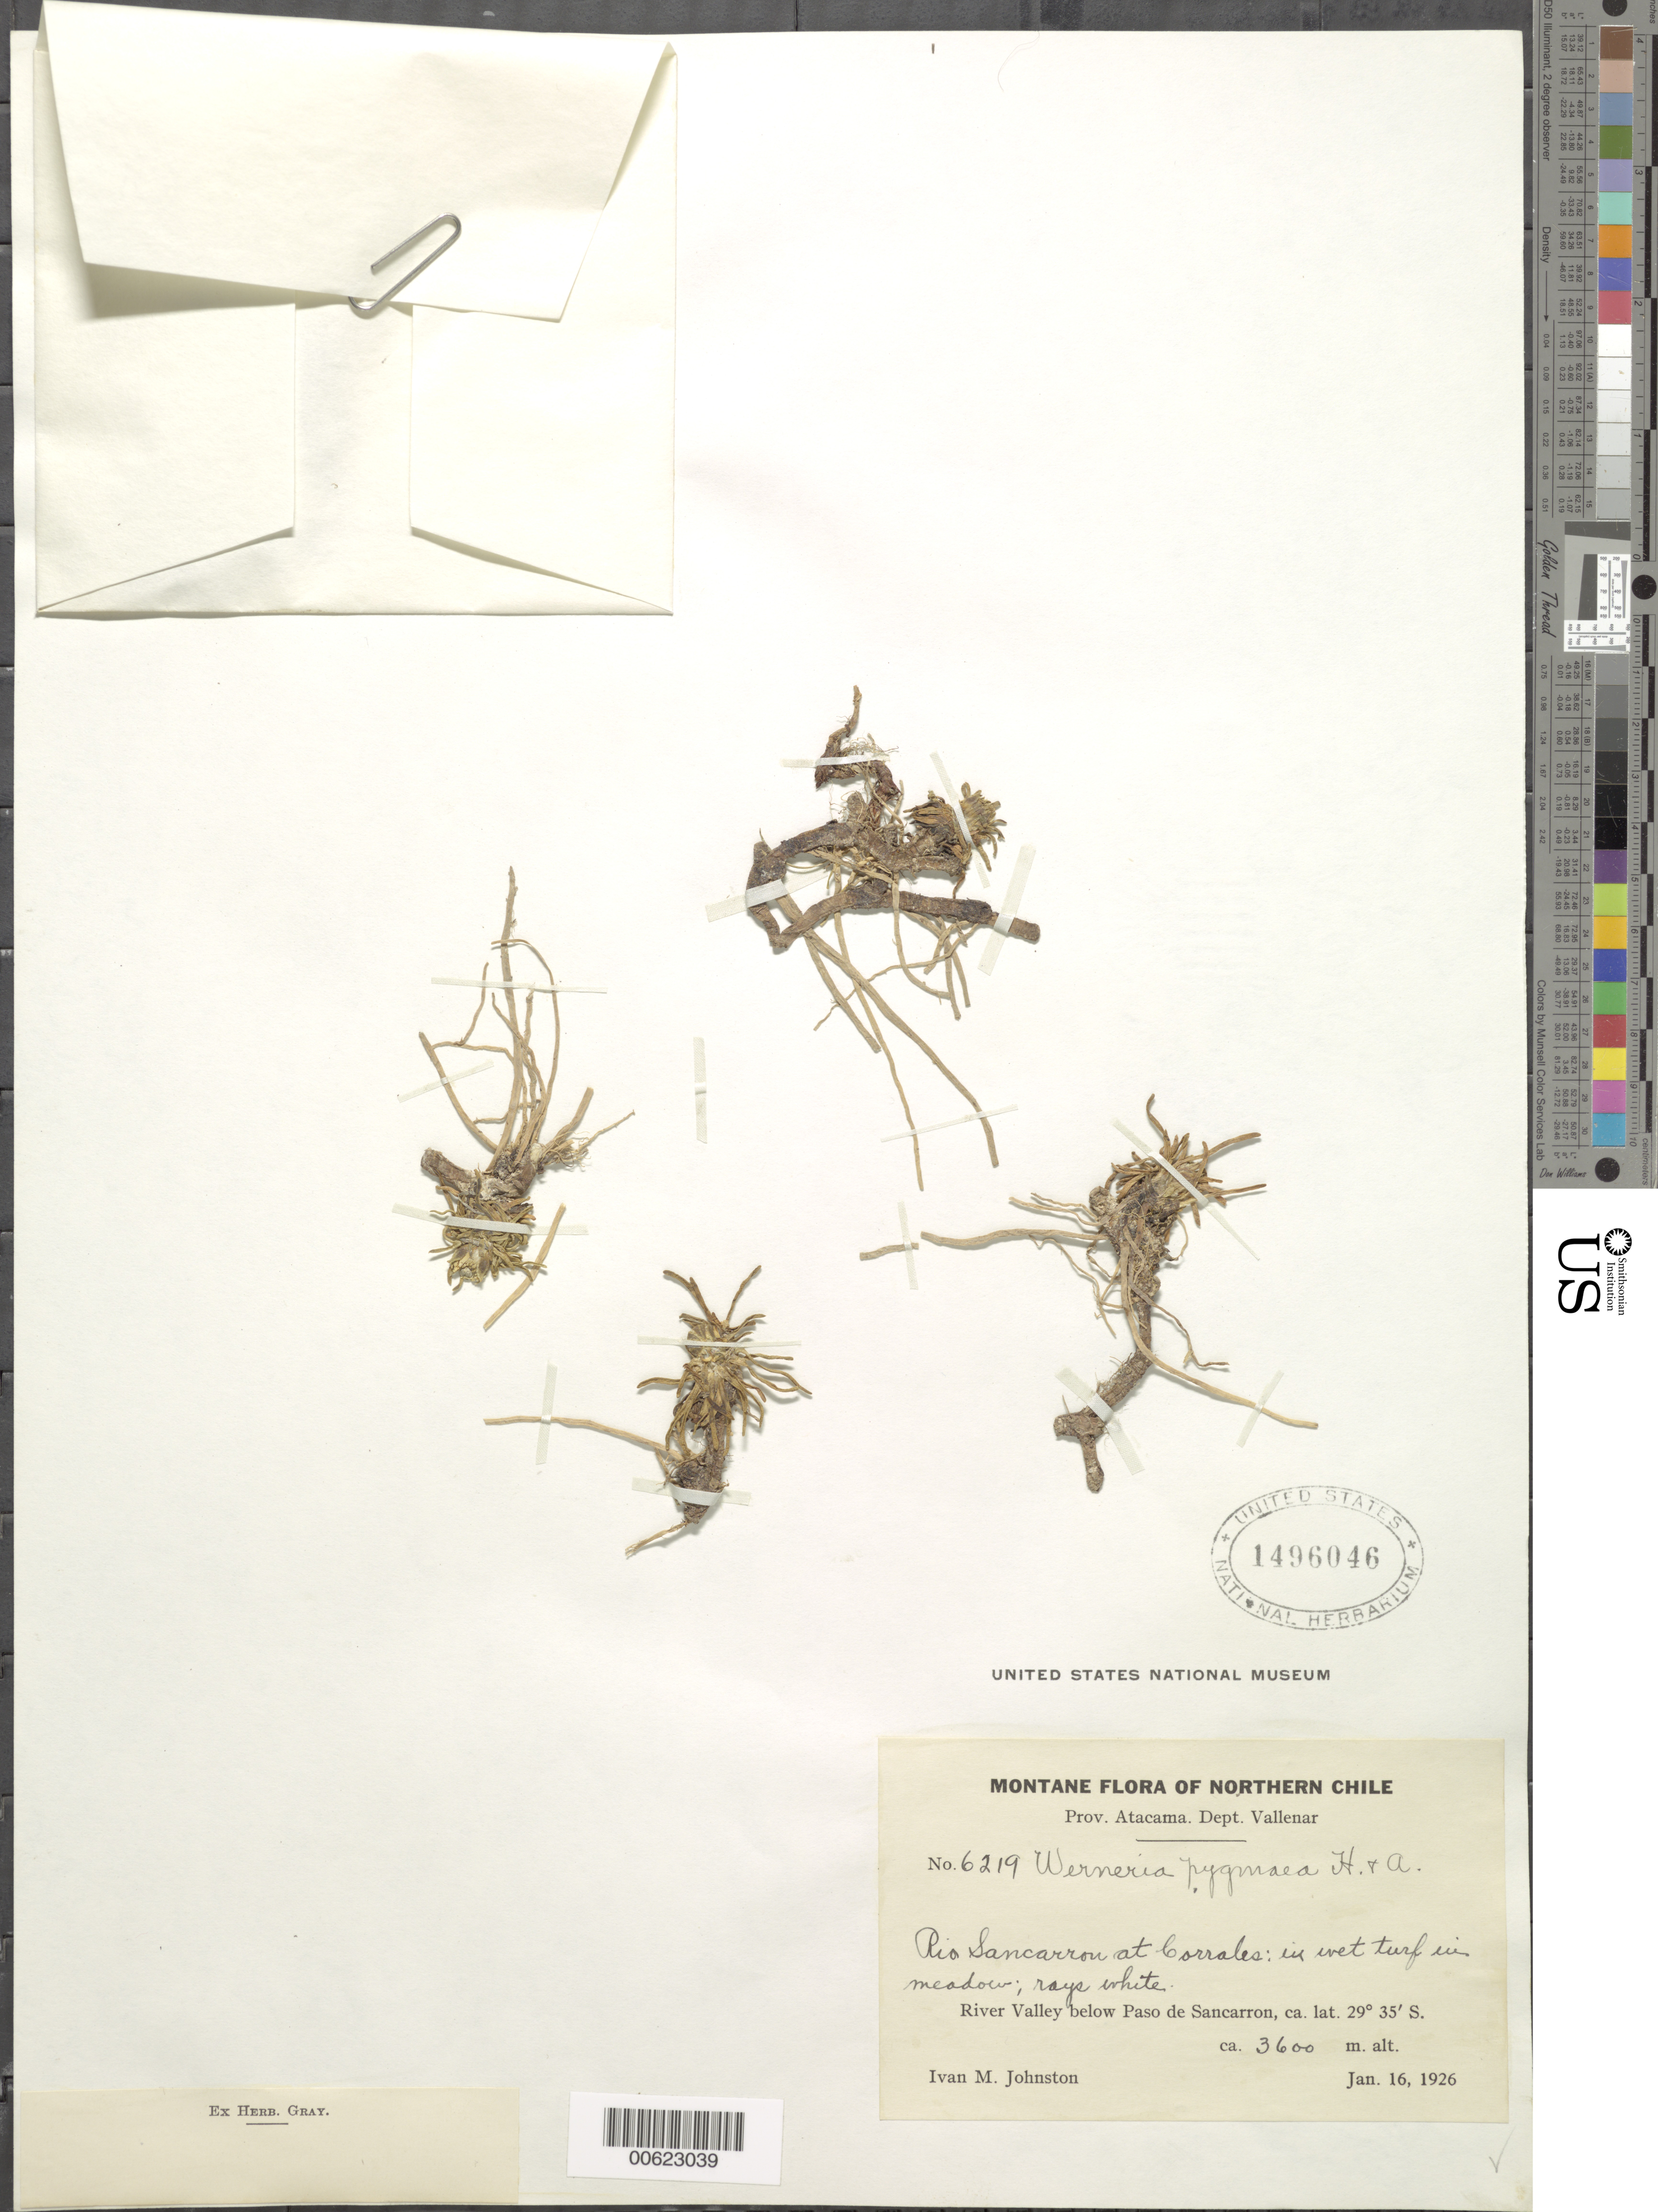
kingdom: Plantae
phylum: Tracheophyta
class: Magnoliopsida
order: Asterales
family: Asteraceae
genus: Werneria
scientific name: Werneria pygmaea complex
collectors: Johnston, --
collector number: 6219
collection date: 1926-01-16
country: Chile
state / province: Atacama (III)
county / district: Vallenar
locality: Rio Sancarron at Corrales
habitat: Wet turf in meadow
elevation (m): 3600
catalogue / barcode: US 1496046